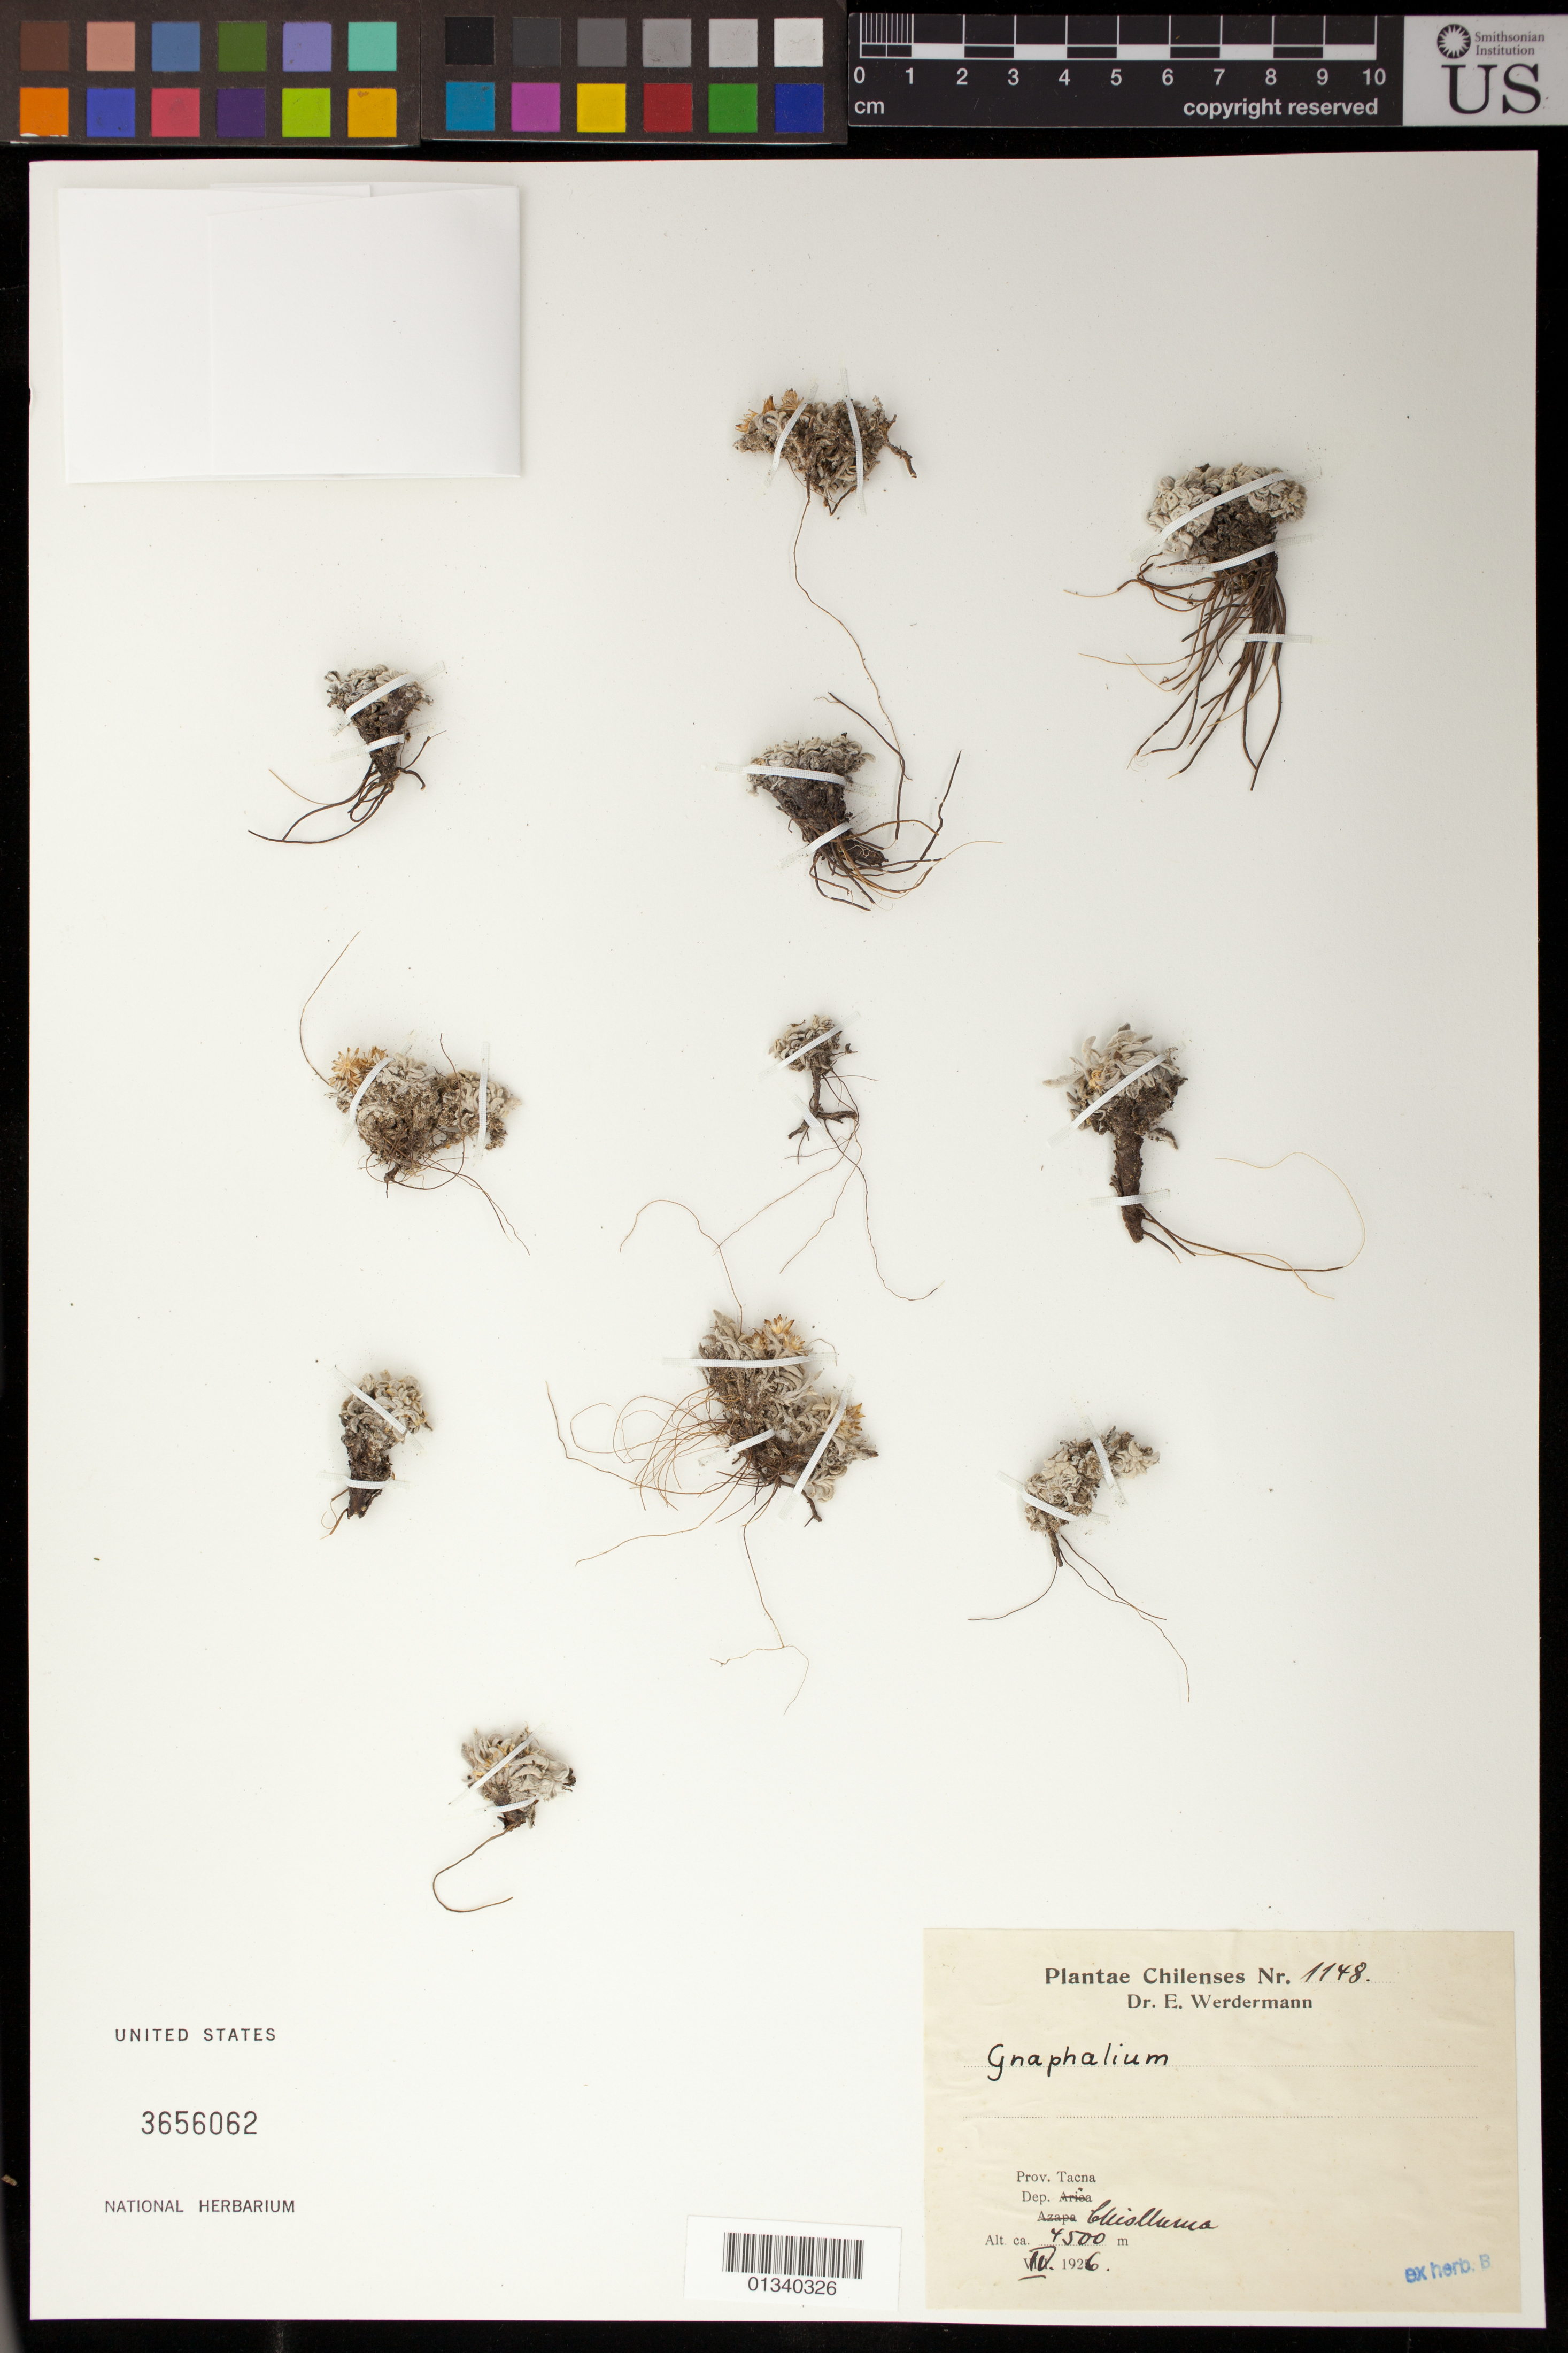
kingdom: Plantae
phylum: Tracheophyta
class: Magnoliopsida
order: Asterales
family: Asteraceae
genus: Gnaphalium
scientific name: Gnaphalium sp.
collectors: E. Werdermann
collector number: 1148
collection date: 1926-04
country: Peru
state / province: Tacna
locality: Dep. Tacna, Cord. Volcan Tacora, Chislluma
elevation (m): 4500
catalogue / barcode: US 3656062